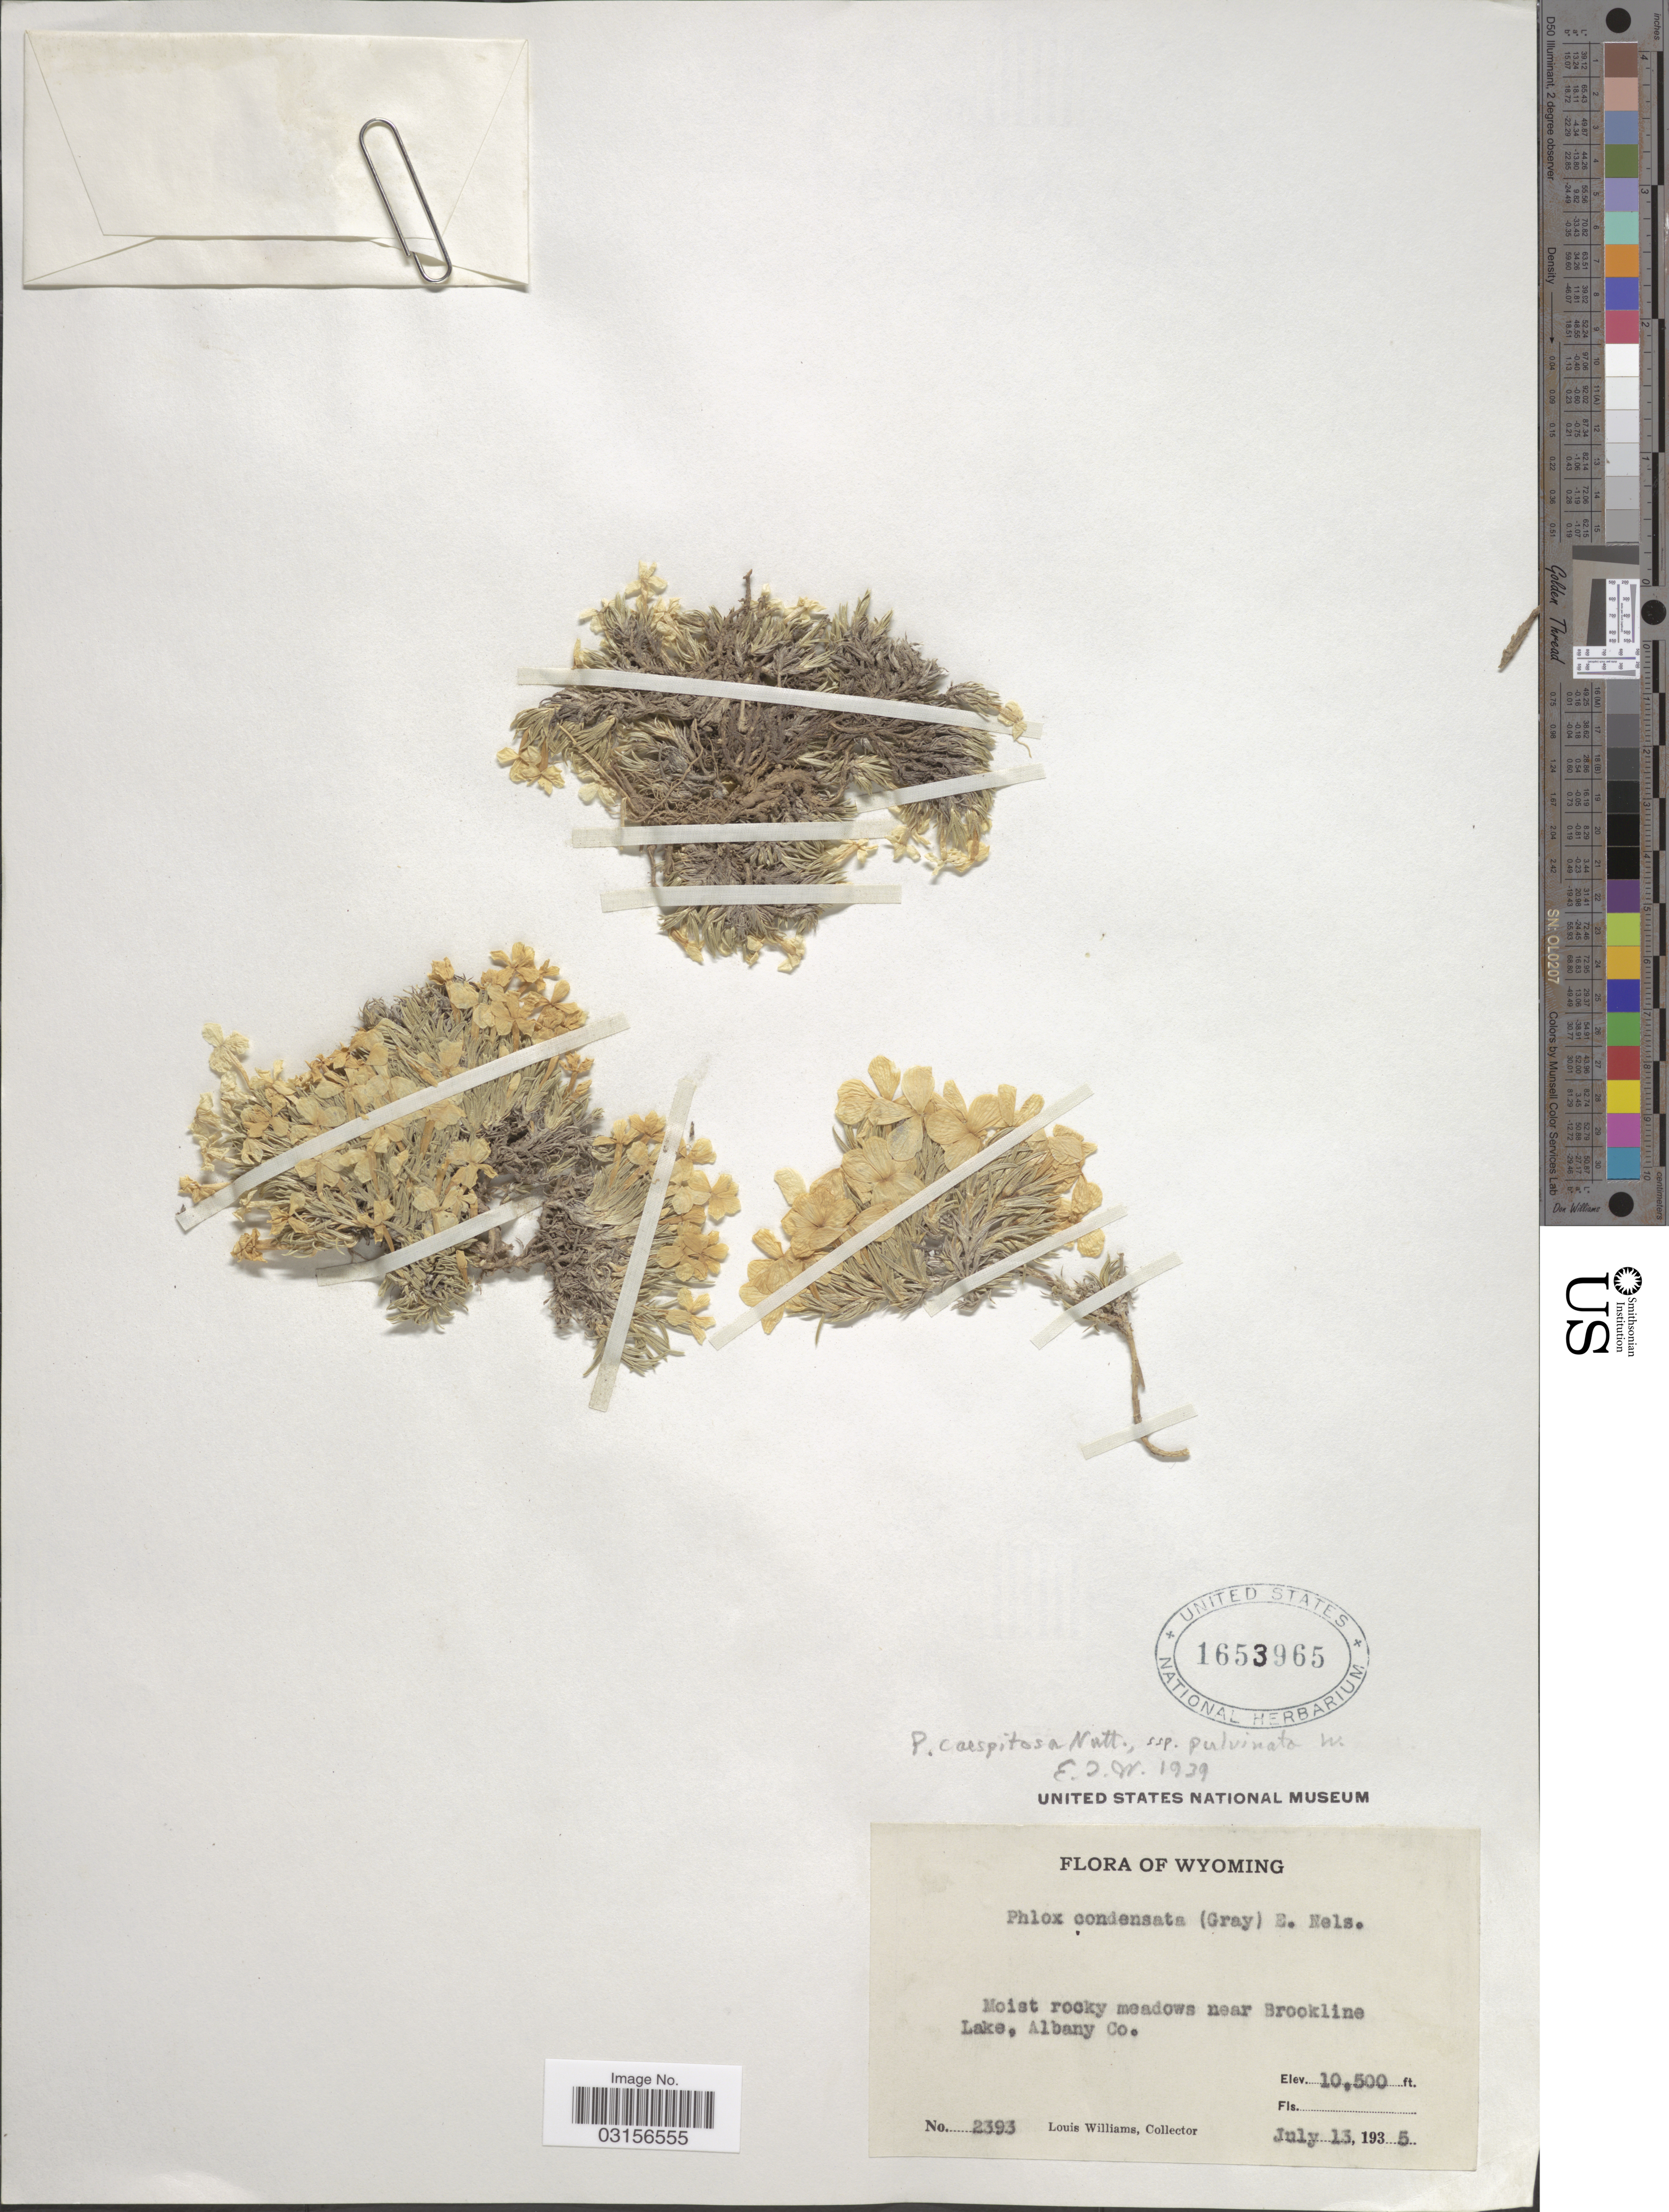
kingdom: Plantae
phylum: Tracheophyta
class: Magnoliopsida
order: Ericales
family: Polemoniaceae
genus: Phlox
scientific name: Phlox condensata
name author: (A. Gray) E.E. Nelson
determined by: Mayfield, M. H.; Ferguson, C. J.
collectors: L. G. Williams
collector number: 2393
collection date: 1935-07-13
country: United States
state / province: Wyoming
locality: Near Brookline Lake, Albany Co.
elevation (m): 3200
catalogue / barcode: US 1653965